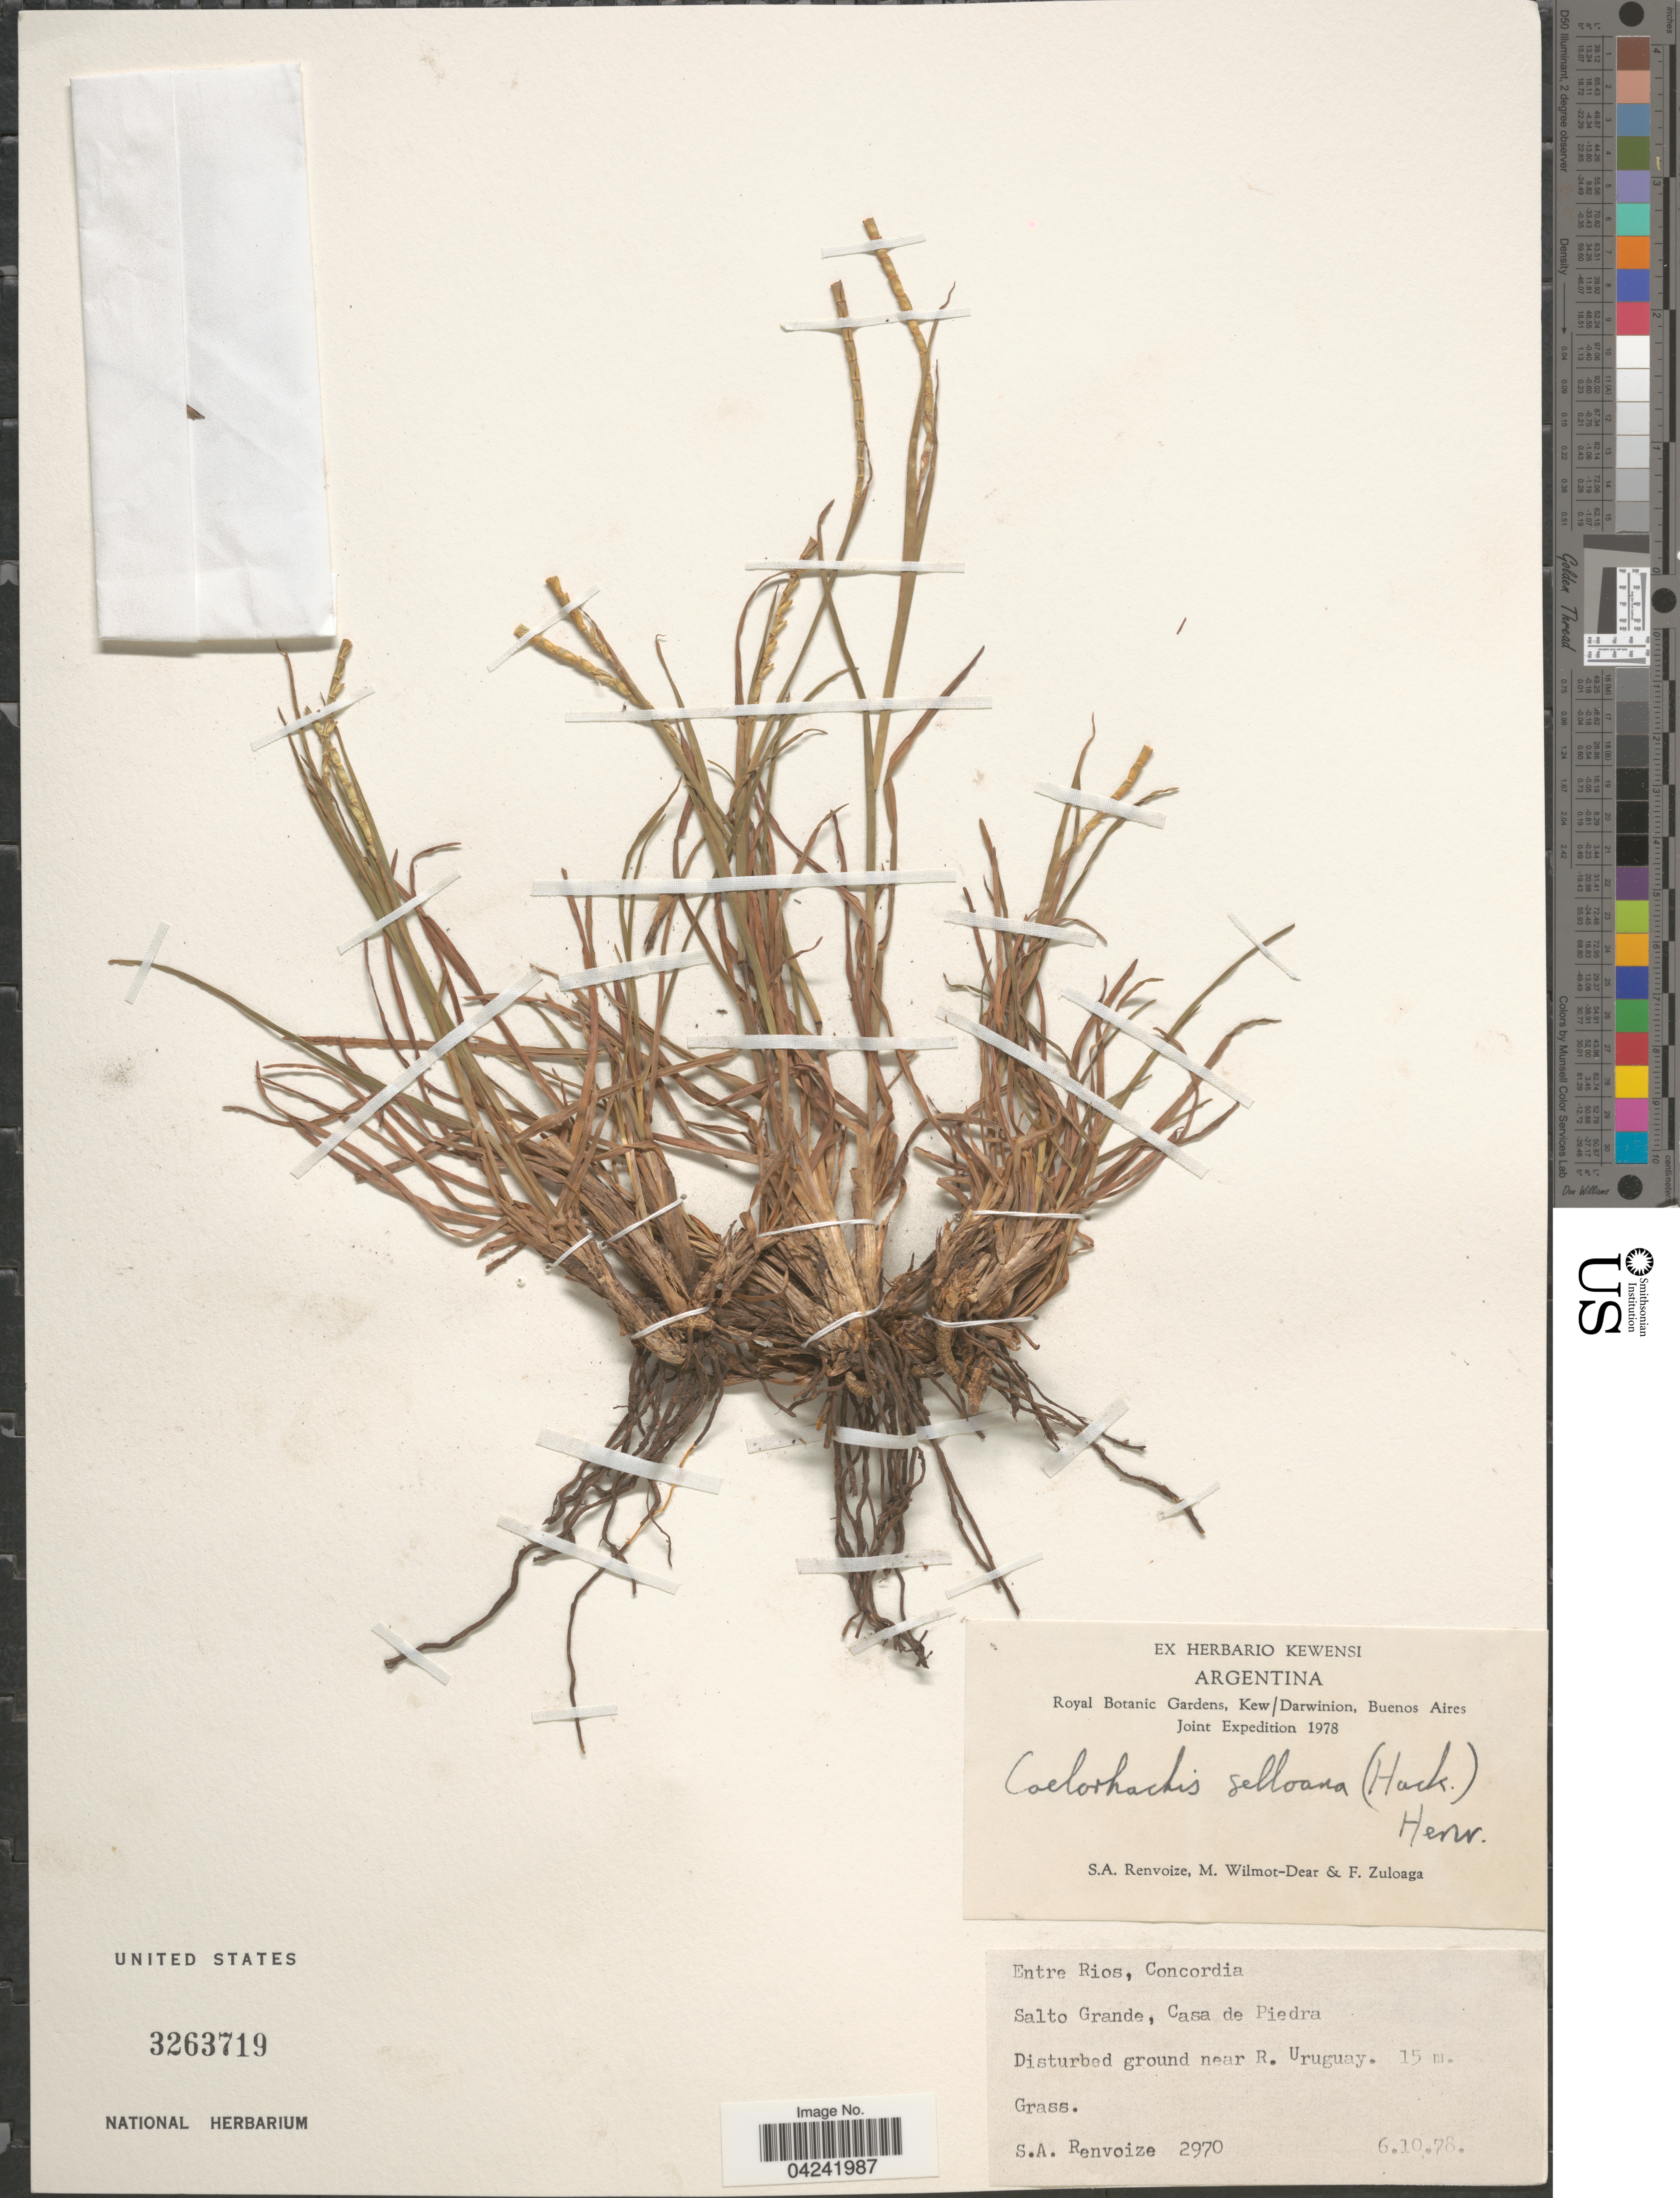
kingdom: Plantae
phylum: Tracheophyta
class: Liliopsida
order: Poales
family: Poaceae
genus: Mnesithea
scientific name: Mnesithea selloana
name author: (Hack.) de Koning & Sosef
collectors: S. A. Renvoize, M. Wilmot-Dear & F. Zuloaga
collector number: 2970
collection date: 1978-10-06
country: Argentina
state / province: Entre Rios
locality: Royal Botanic Gardens, Kew/Darwinion, Buenos Aires Joint Expedition 1978. Concordia. Salto Grande, Casa de Piedra. Disturbed ground near R. Uruguay.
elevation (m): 15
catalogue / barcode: US 3263719